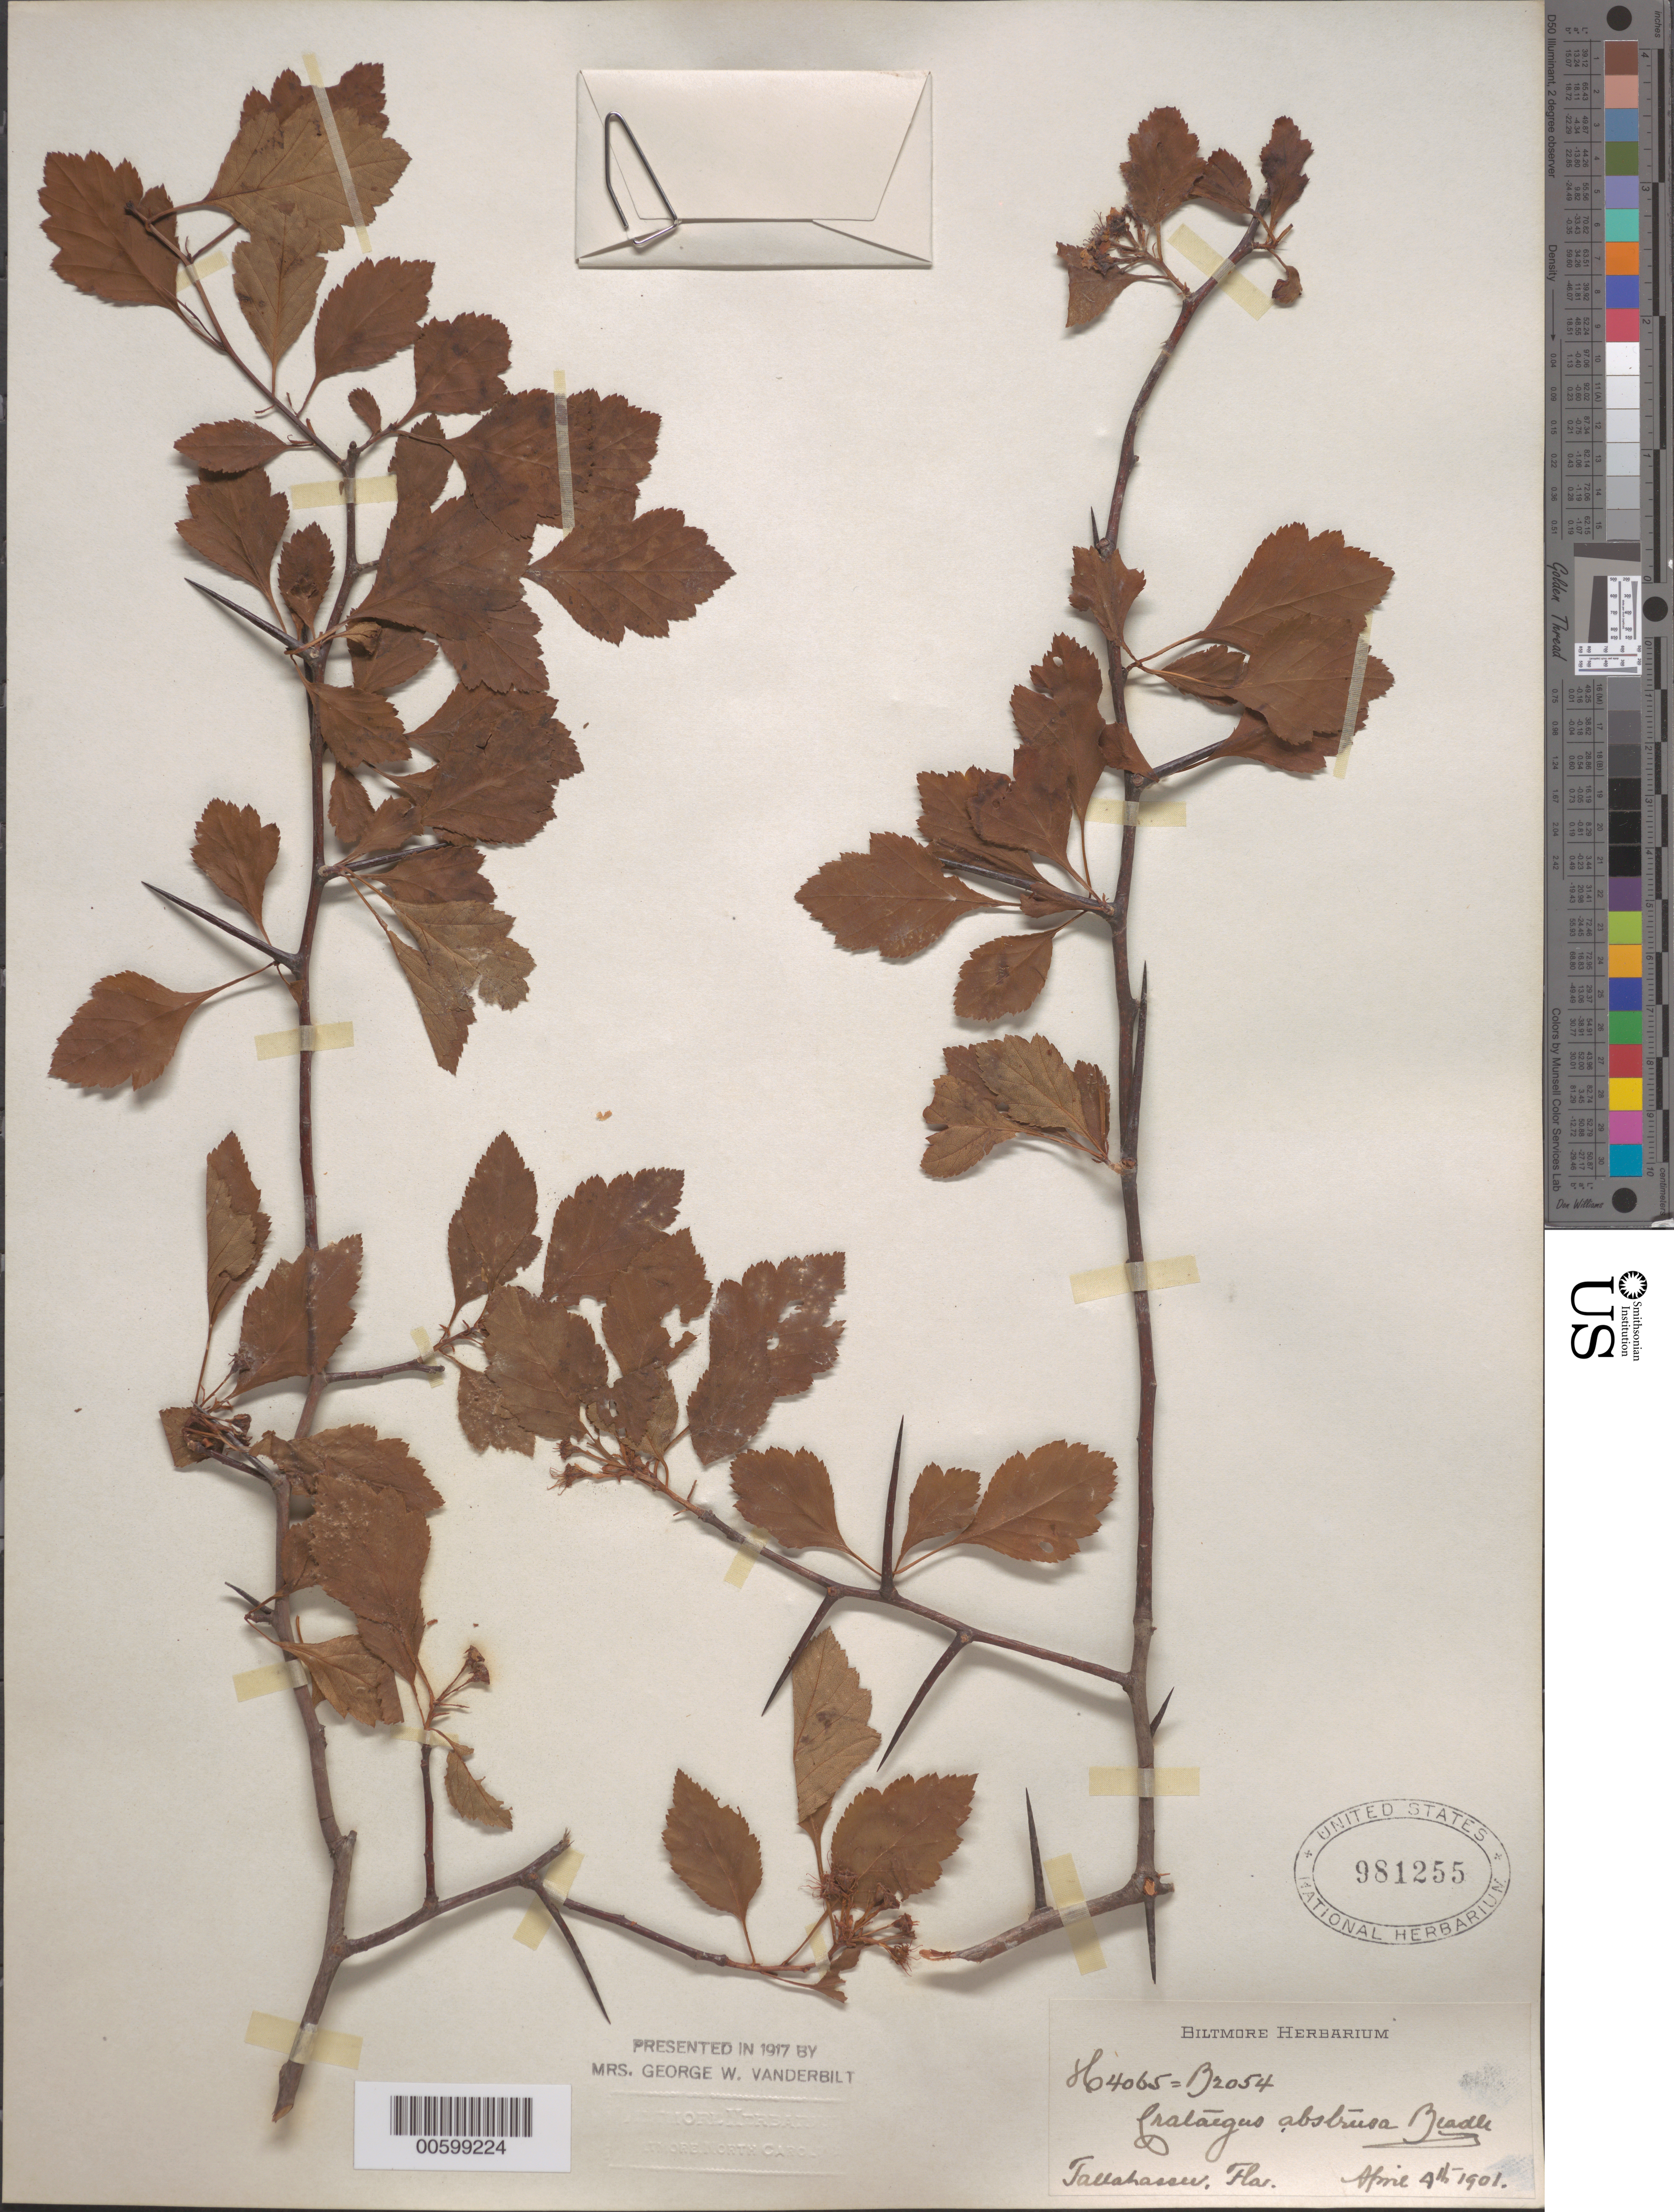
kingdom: Plantae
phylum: Tracheophyta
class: Magnoliopsida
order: Rosales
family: Rosaceae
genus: Crataegus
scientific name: Crataegus pulcherrima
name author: Ashe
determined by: Phipps, James B., (UWO), University of Western Ontario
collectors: ex herb. Biltmore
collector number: H4065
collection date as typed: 04 Apr 1901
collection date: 1901-04-04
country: United States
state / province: Florida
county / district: Leon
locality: Tallahassee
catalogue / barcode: US 981255